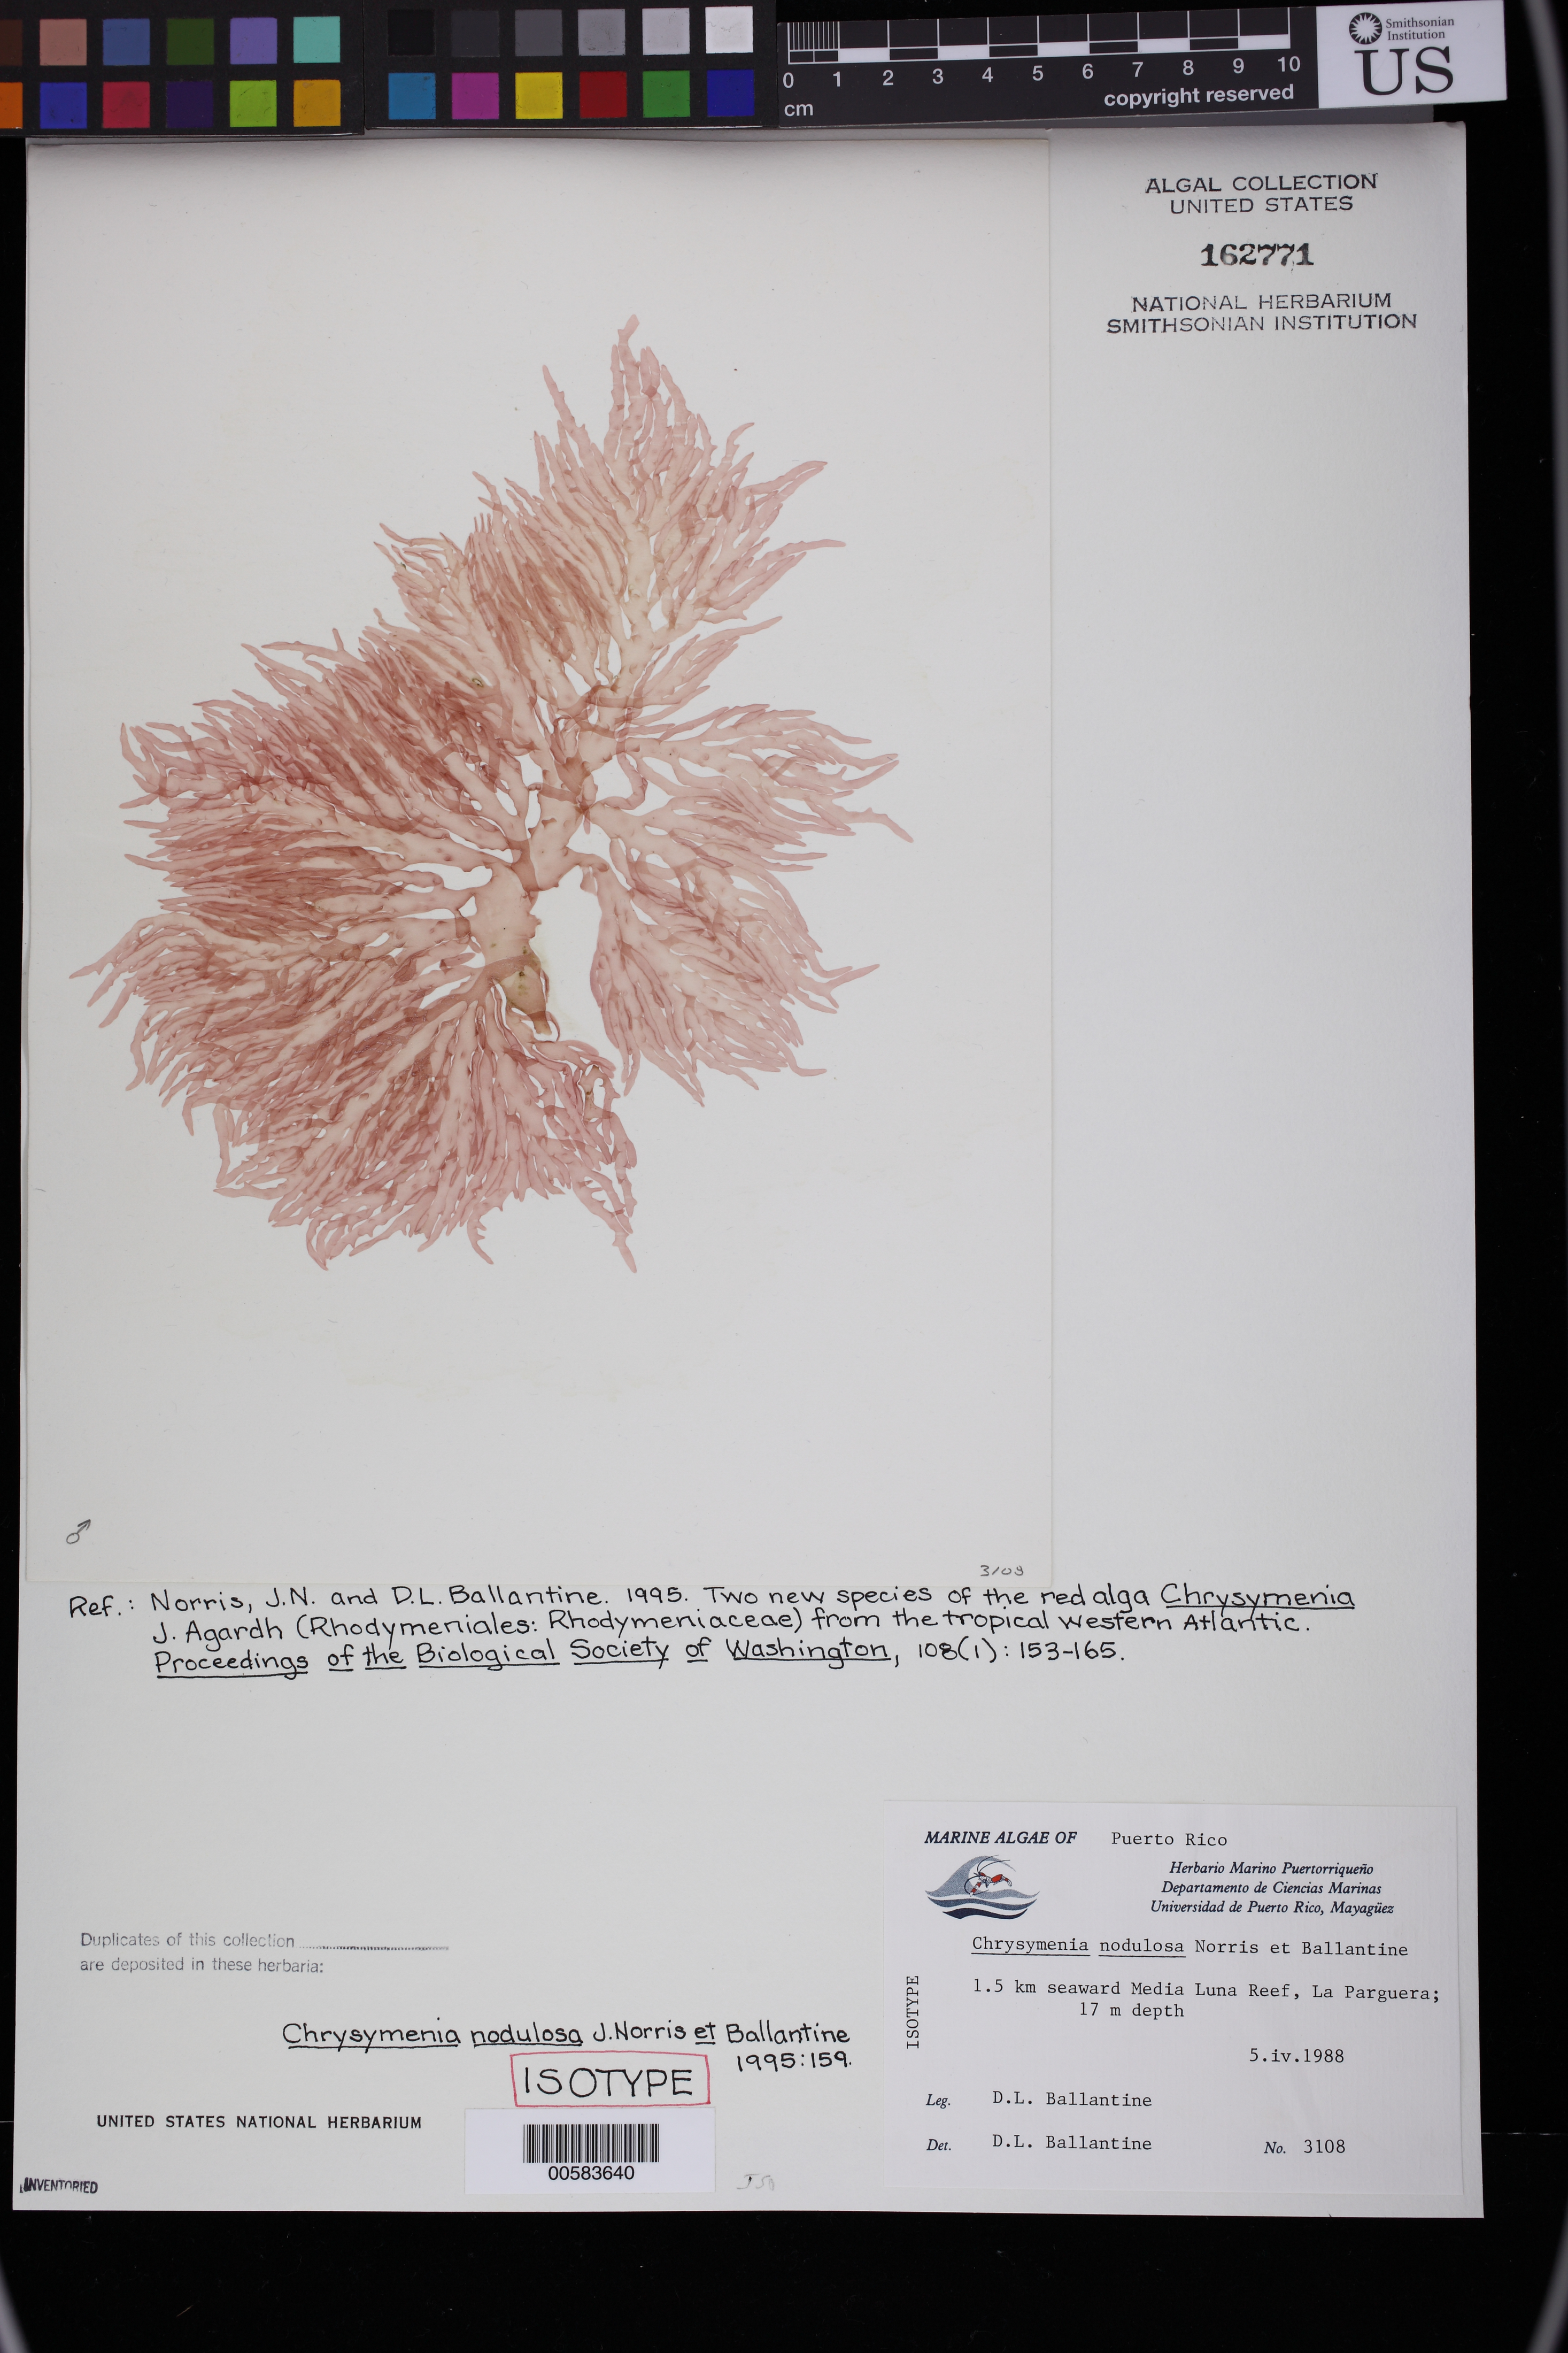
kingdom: Plantae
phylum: Rhodophyta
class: Florideophyceae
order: Rhodymeniales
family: Rhodymeniaceae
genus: Chrysymenia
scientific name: Chrysymenia nodulosa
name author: J.N. Norris & D.L. Ballant.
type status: Isotype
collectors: D.L. Ballantine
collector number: DLB 3108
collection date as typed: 05 Apr 1988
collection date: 1988-04-05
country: Puerto Rico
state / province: Lajas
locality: La Parguera, 1.5 km seaward Media Luna Reef.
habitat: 17 m depth.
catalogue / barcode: US 162771